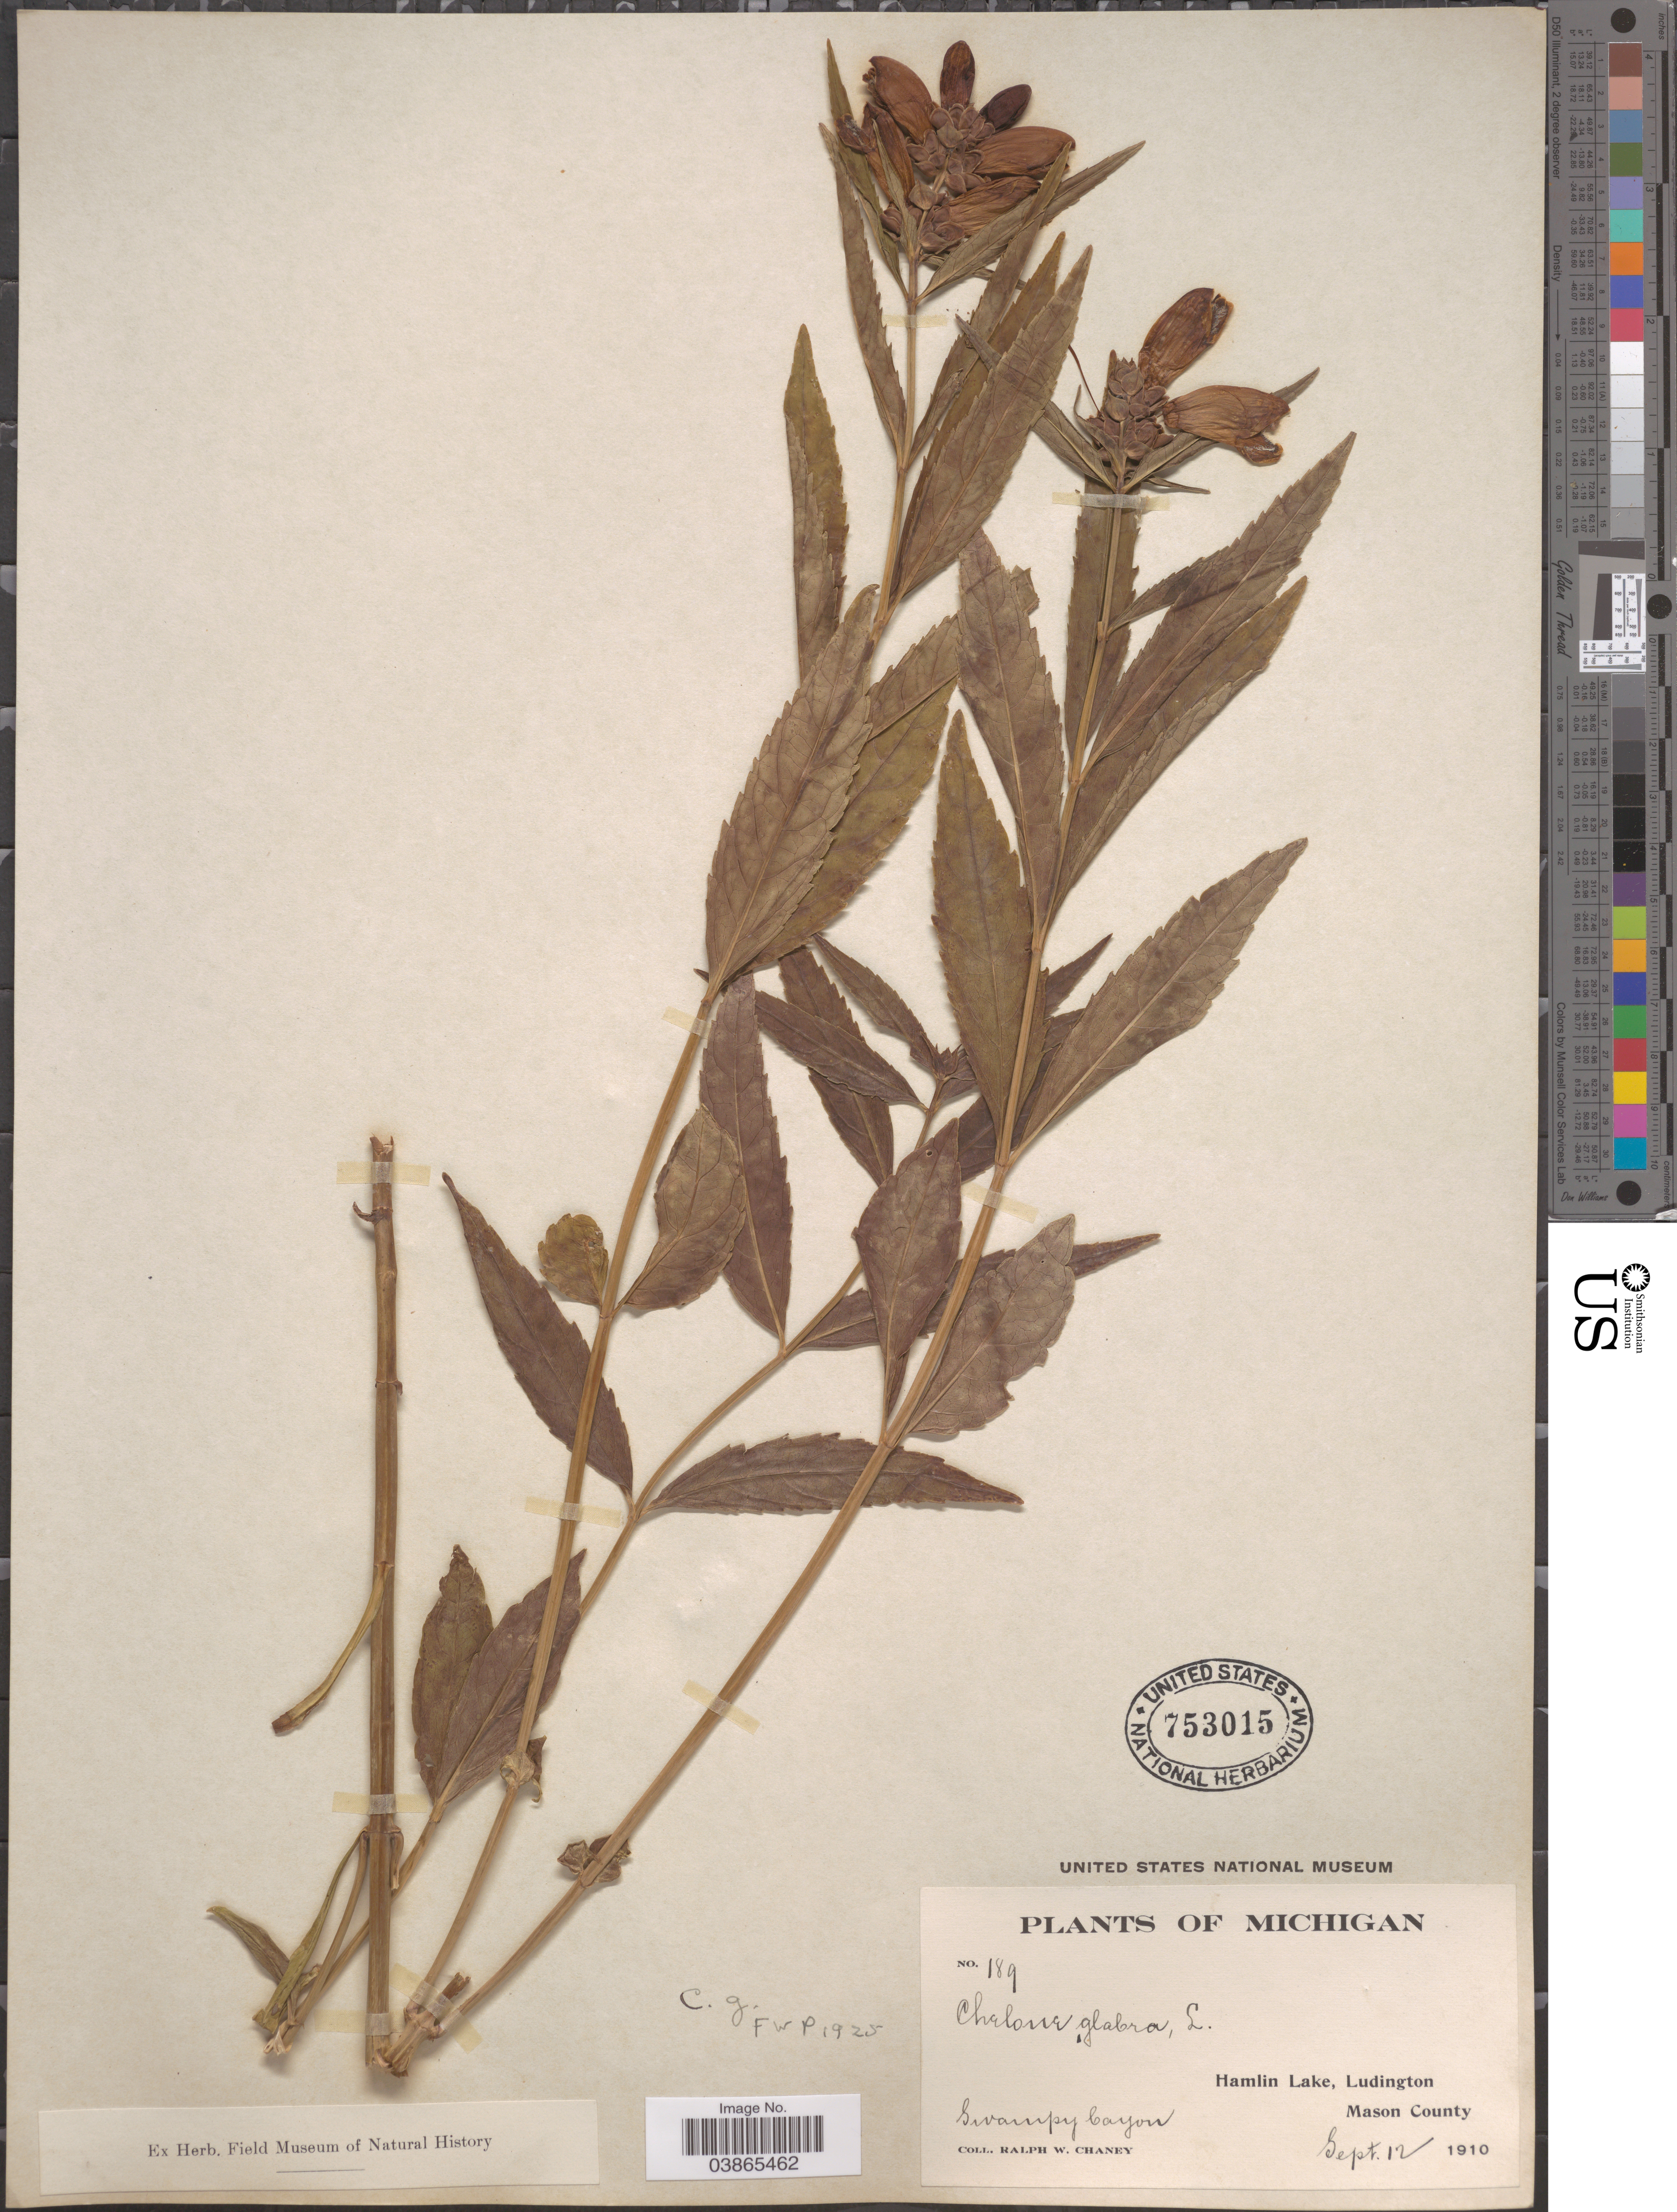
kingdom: Plantae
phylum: Tracheophyta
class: Magnoliopsida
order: Lamiales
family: Plantaginaceae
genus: Chelone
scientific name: Chelone glabra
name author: L.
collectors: R. Chaney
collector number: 189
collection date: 1910-09-12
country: United States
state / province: Michigan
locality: Hamlin Lake, Ludington. Mason County.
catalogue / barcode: US 753015